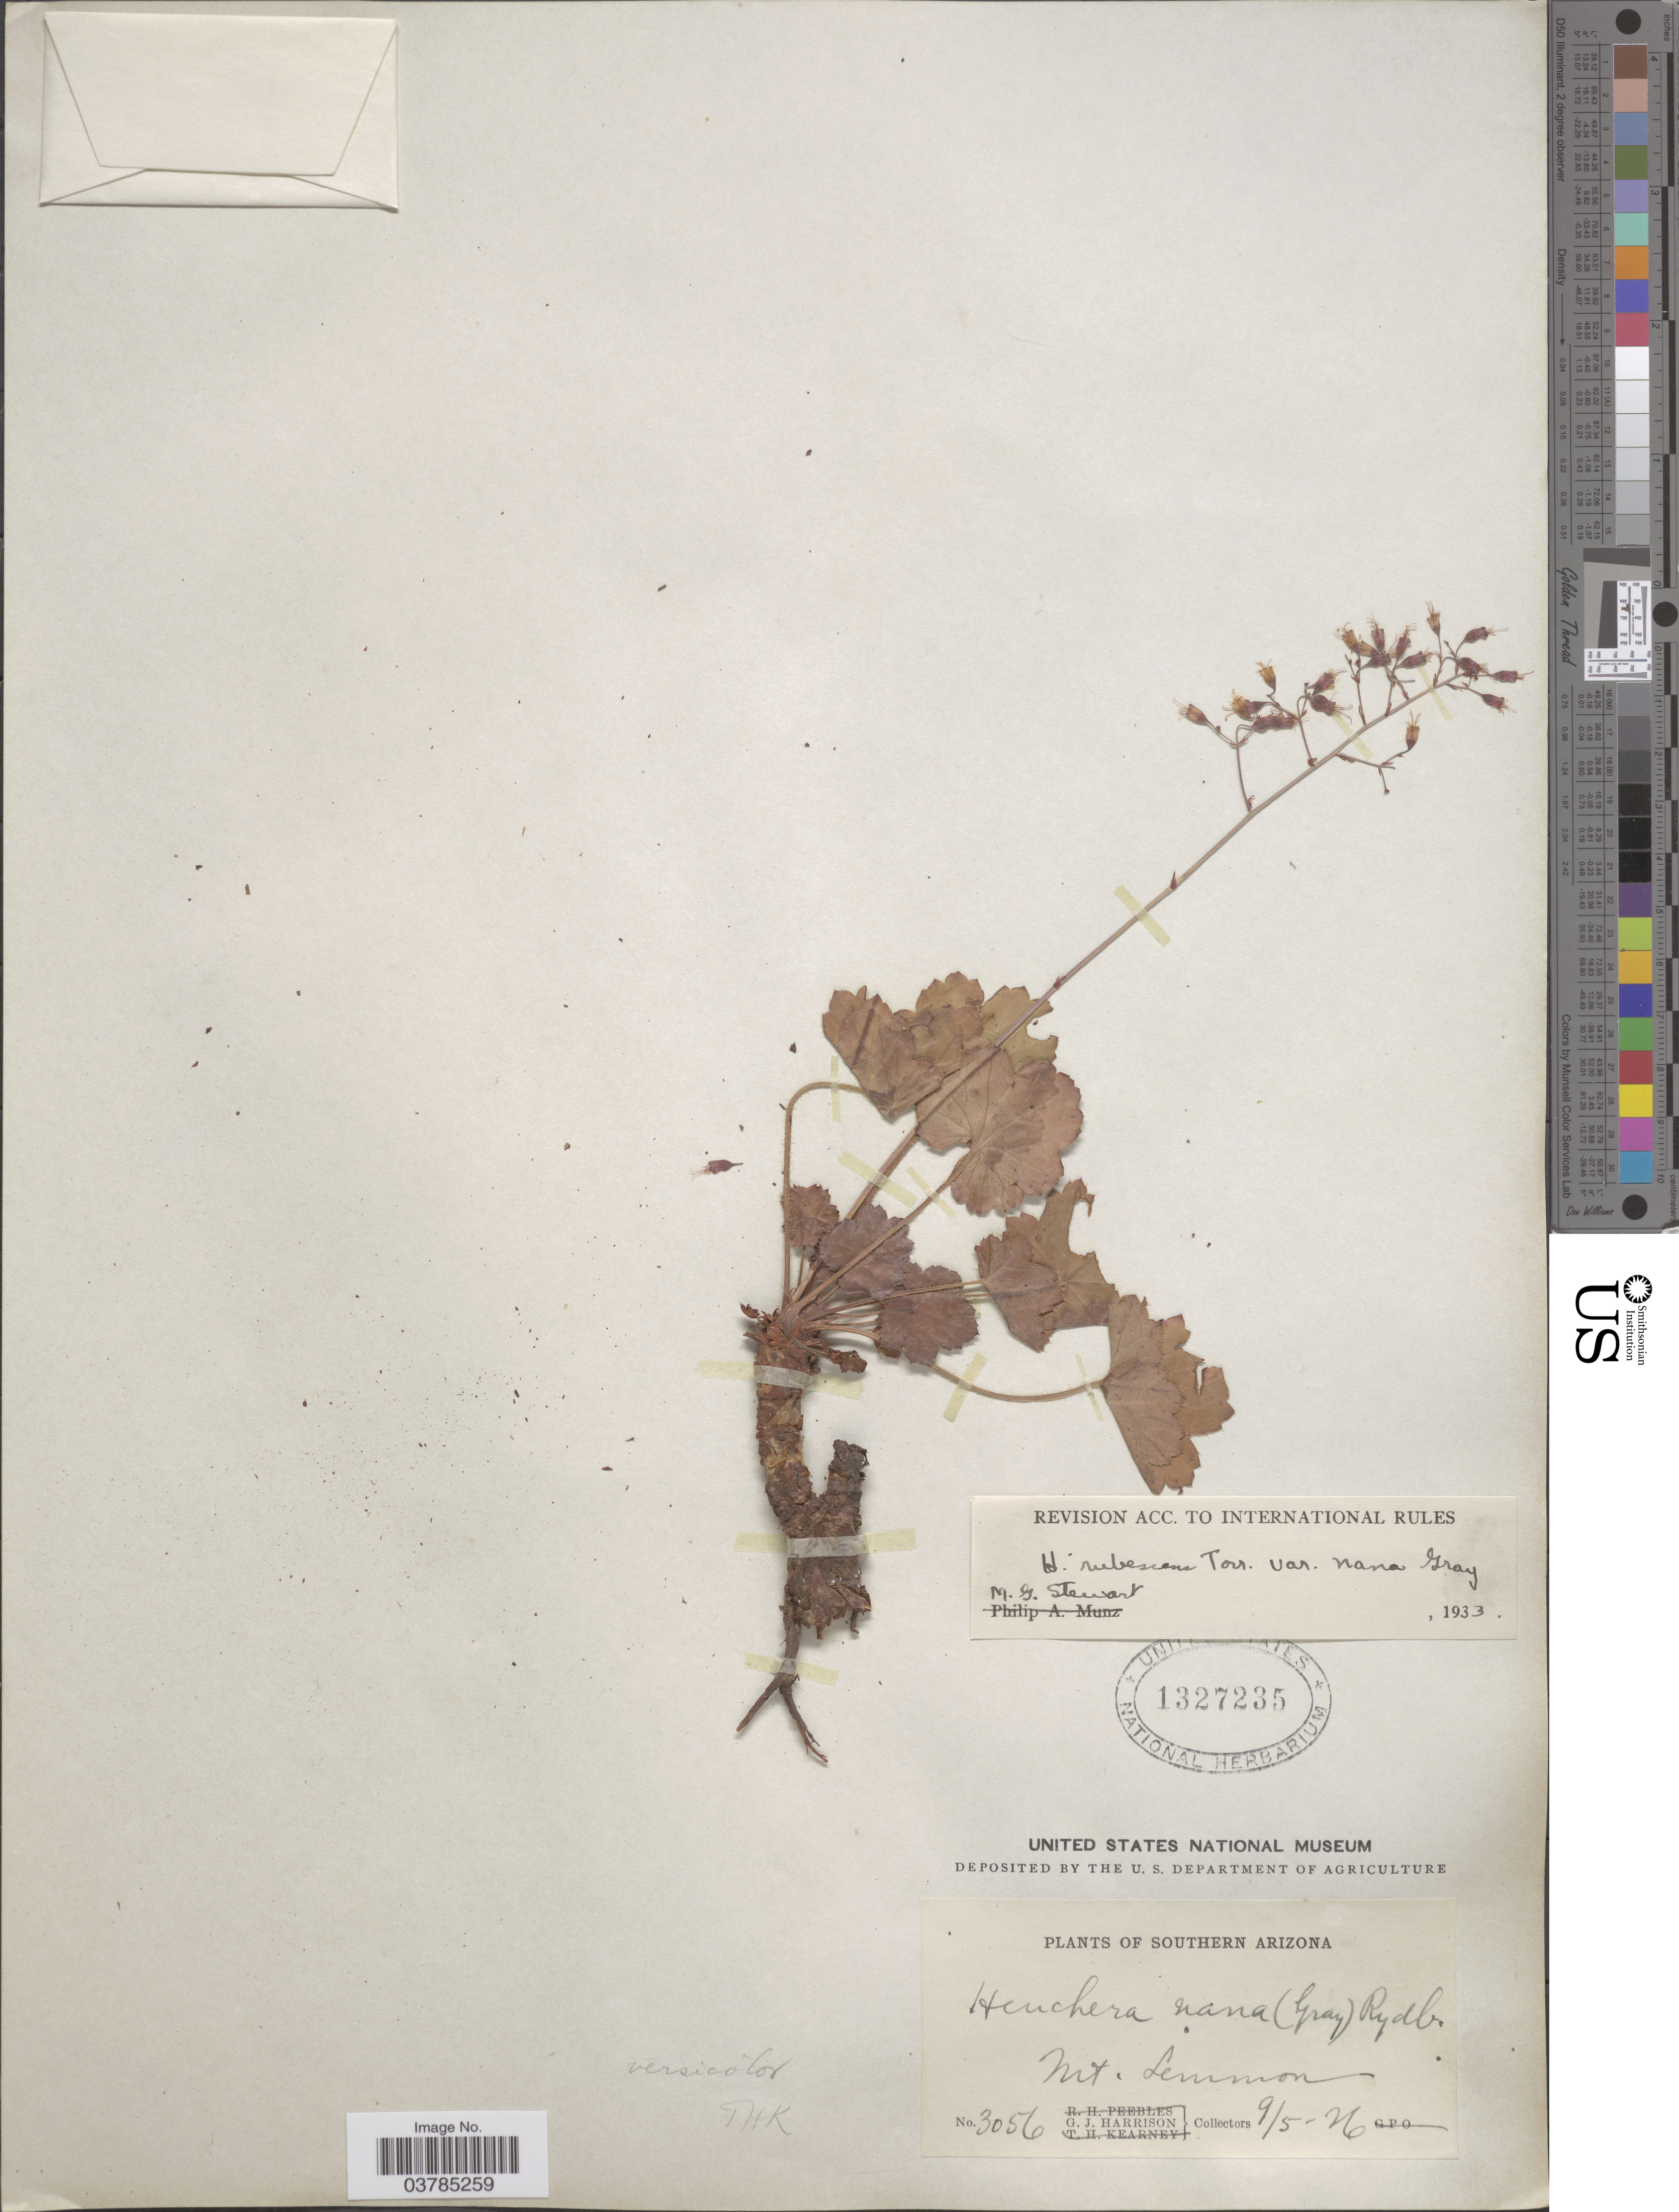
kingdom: Plantae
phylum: Tracheophyta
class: Magnoliopsida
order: Saxifragales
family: Saxifragaceae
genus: Heuchera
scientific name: Heuchera versicolor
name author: Greene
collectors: G. J. Harrison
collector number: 3056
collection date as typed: Transcribed d/m/y: 5/9/26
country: United States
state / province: Arizona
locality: Southern Arizona. Mt. Lemmon.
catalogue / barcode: US 1327235